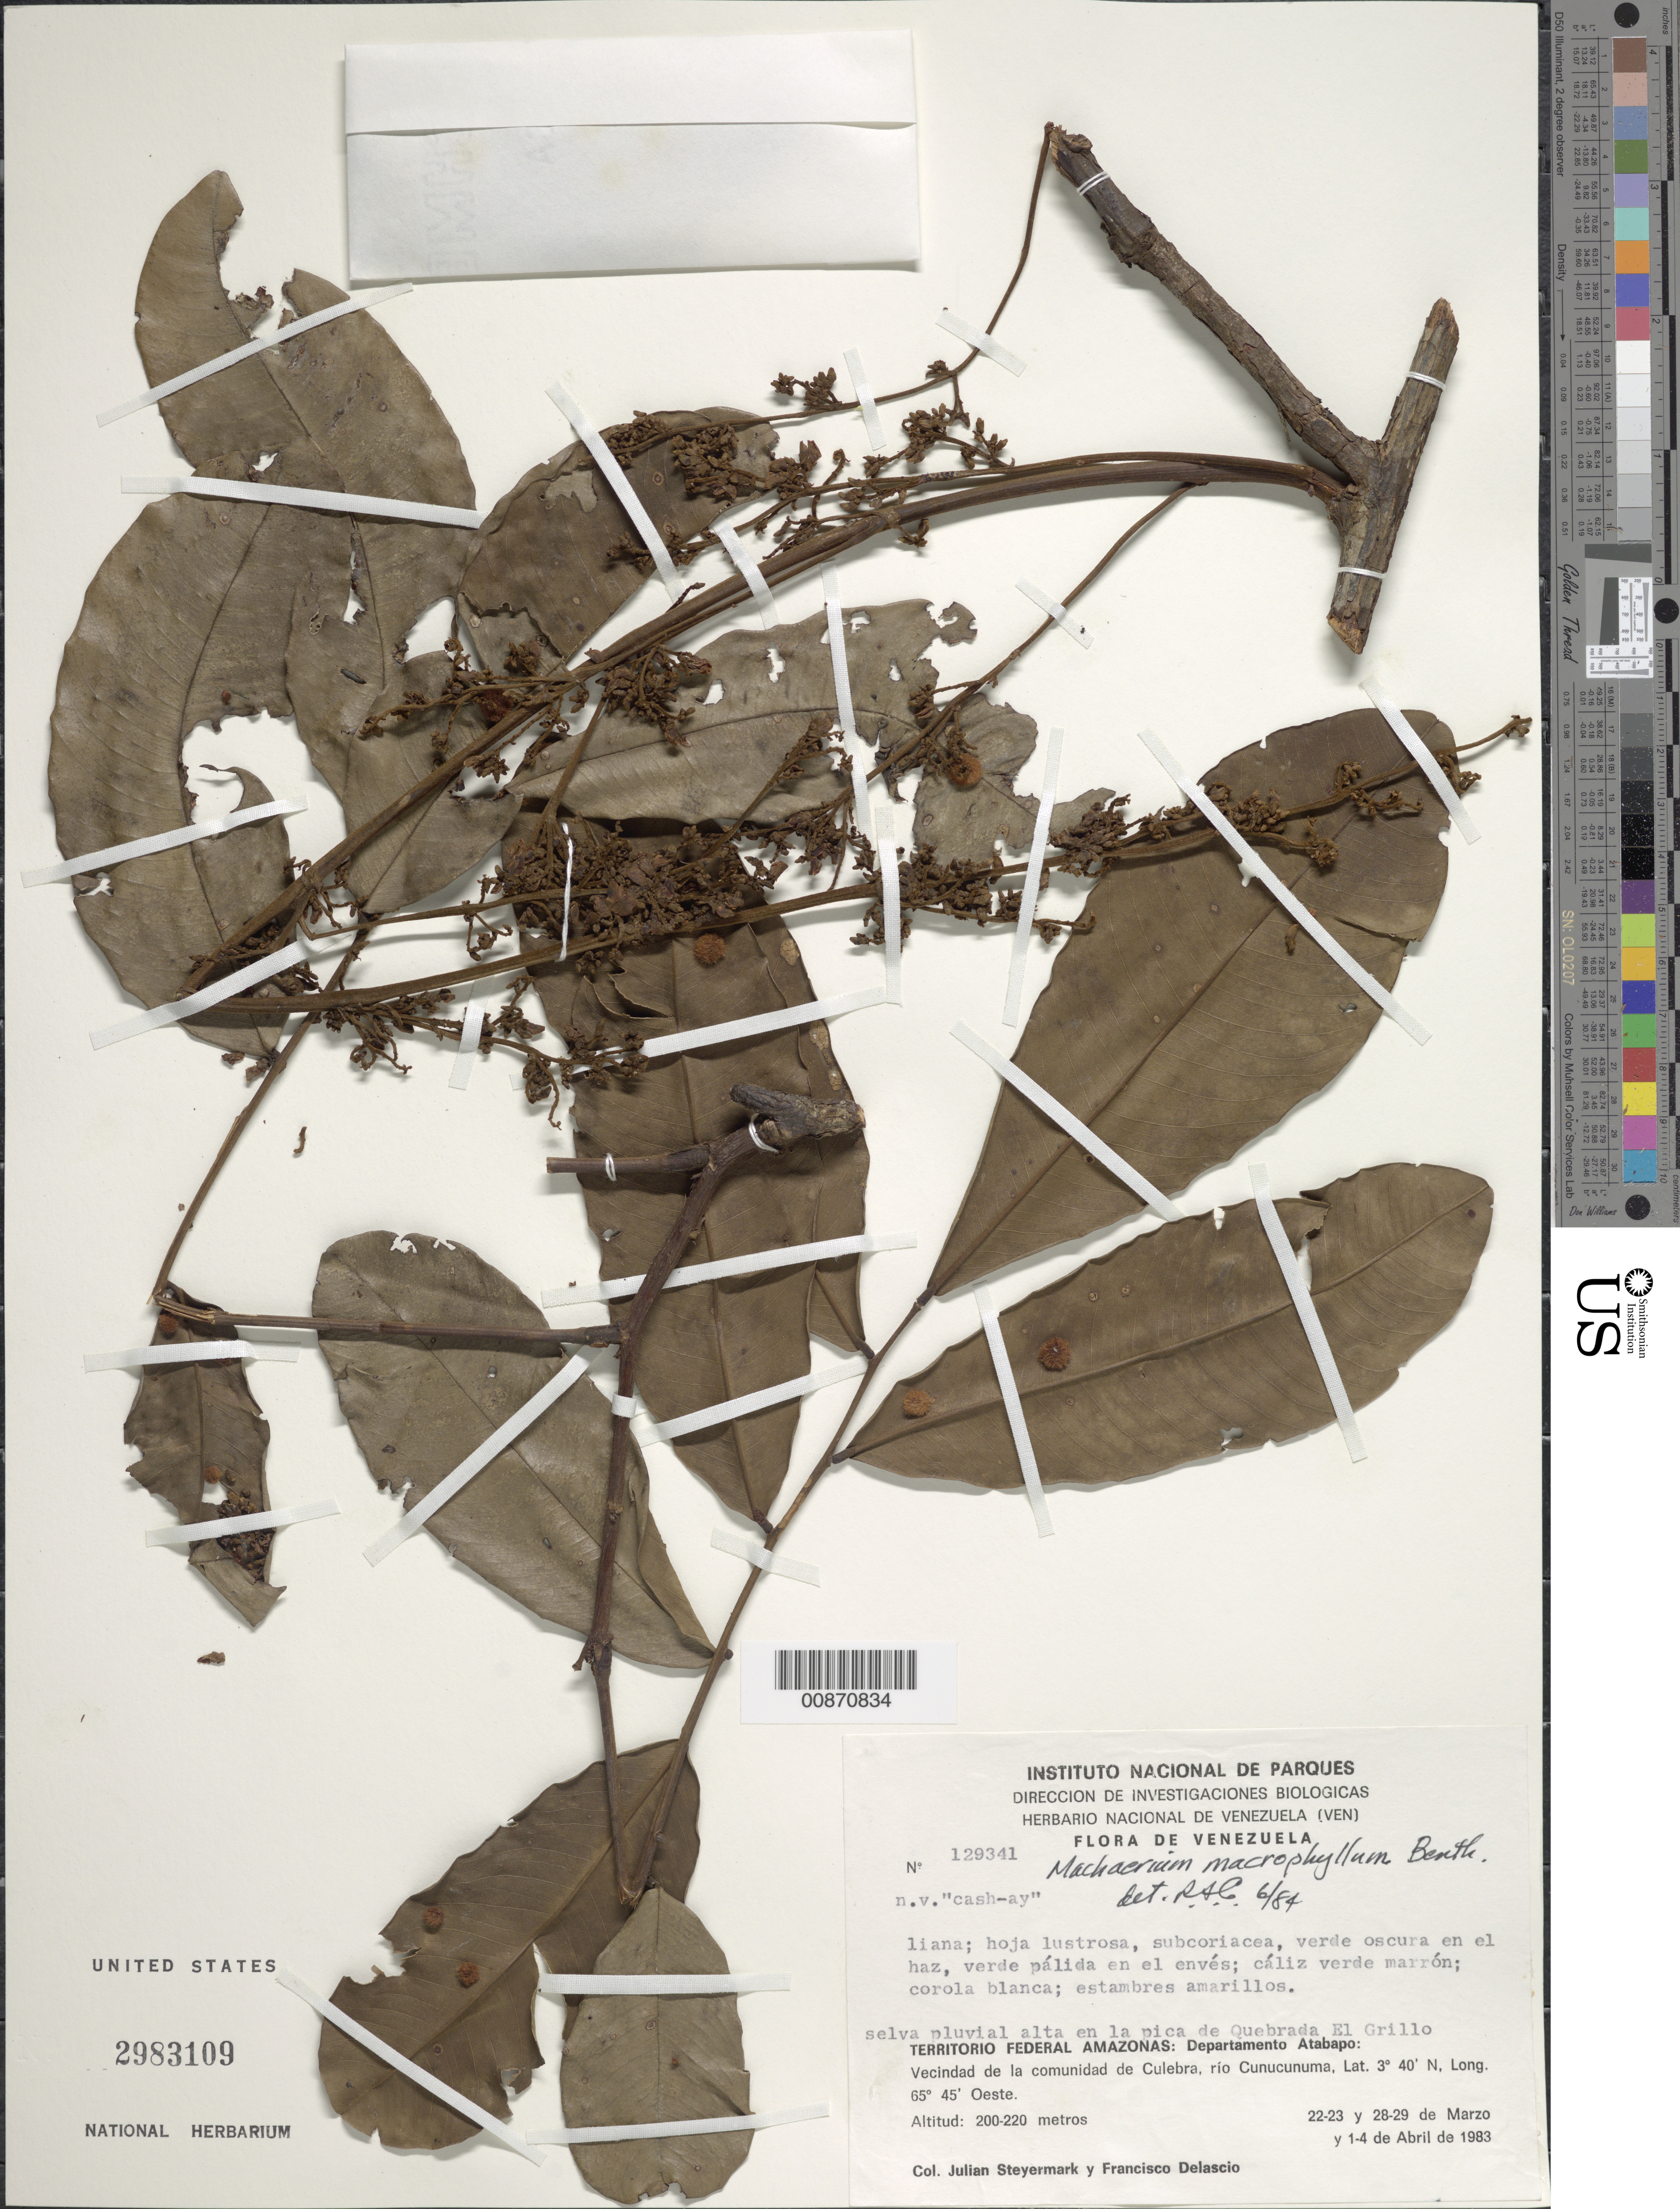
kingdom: Plantae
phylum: Tracheophyta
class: Magnoliopsida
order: Fabales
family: Fabaceae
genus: Machaerium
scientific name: Machaerium macrophyllum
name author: Benth.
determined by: Cowan, R. S.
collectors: J. Steyermark & F. Delascio C.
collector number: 129341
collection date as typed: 1-Apr-83 to 4-Apr-83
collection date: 1983-04-01/1983-04-04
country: Venezuela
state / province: Amazonas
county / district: Atabapo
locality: Río Cunucunuma, vic. de la comunidad de Culebra, en la pica de Quebrada El Grillo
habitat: Selva pluvial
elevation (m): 200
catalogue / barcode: US 2983109